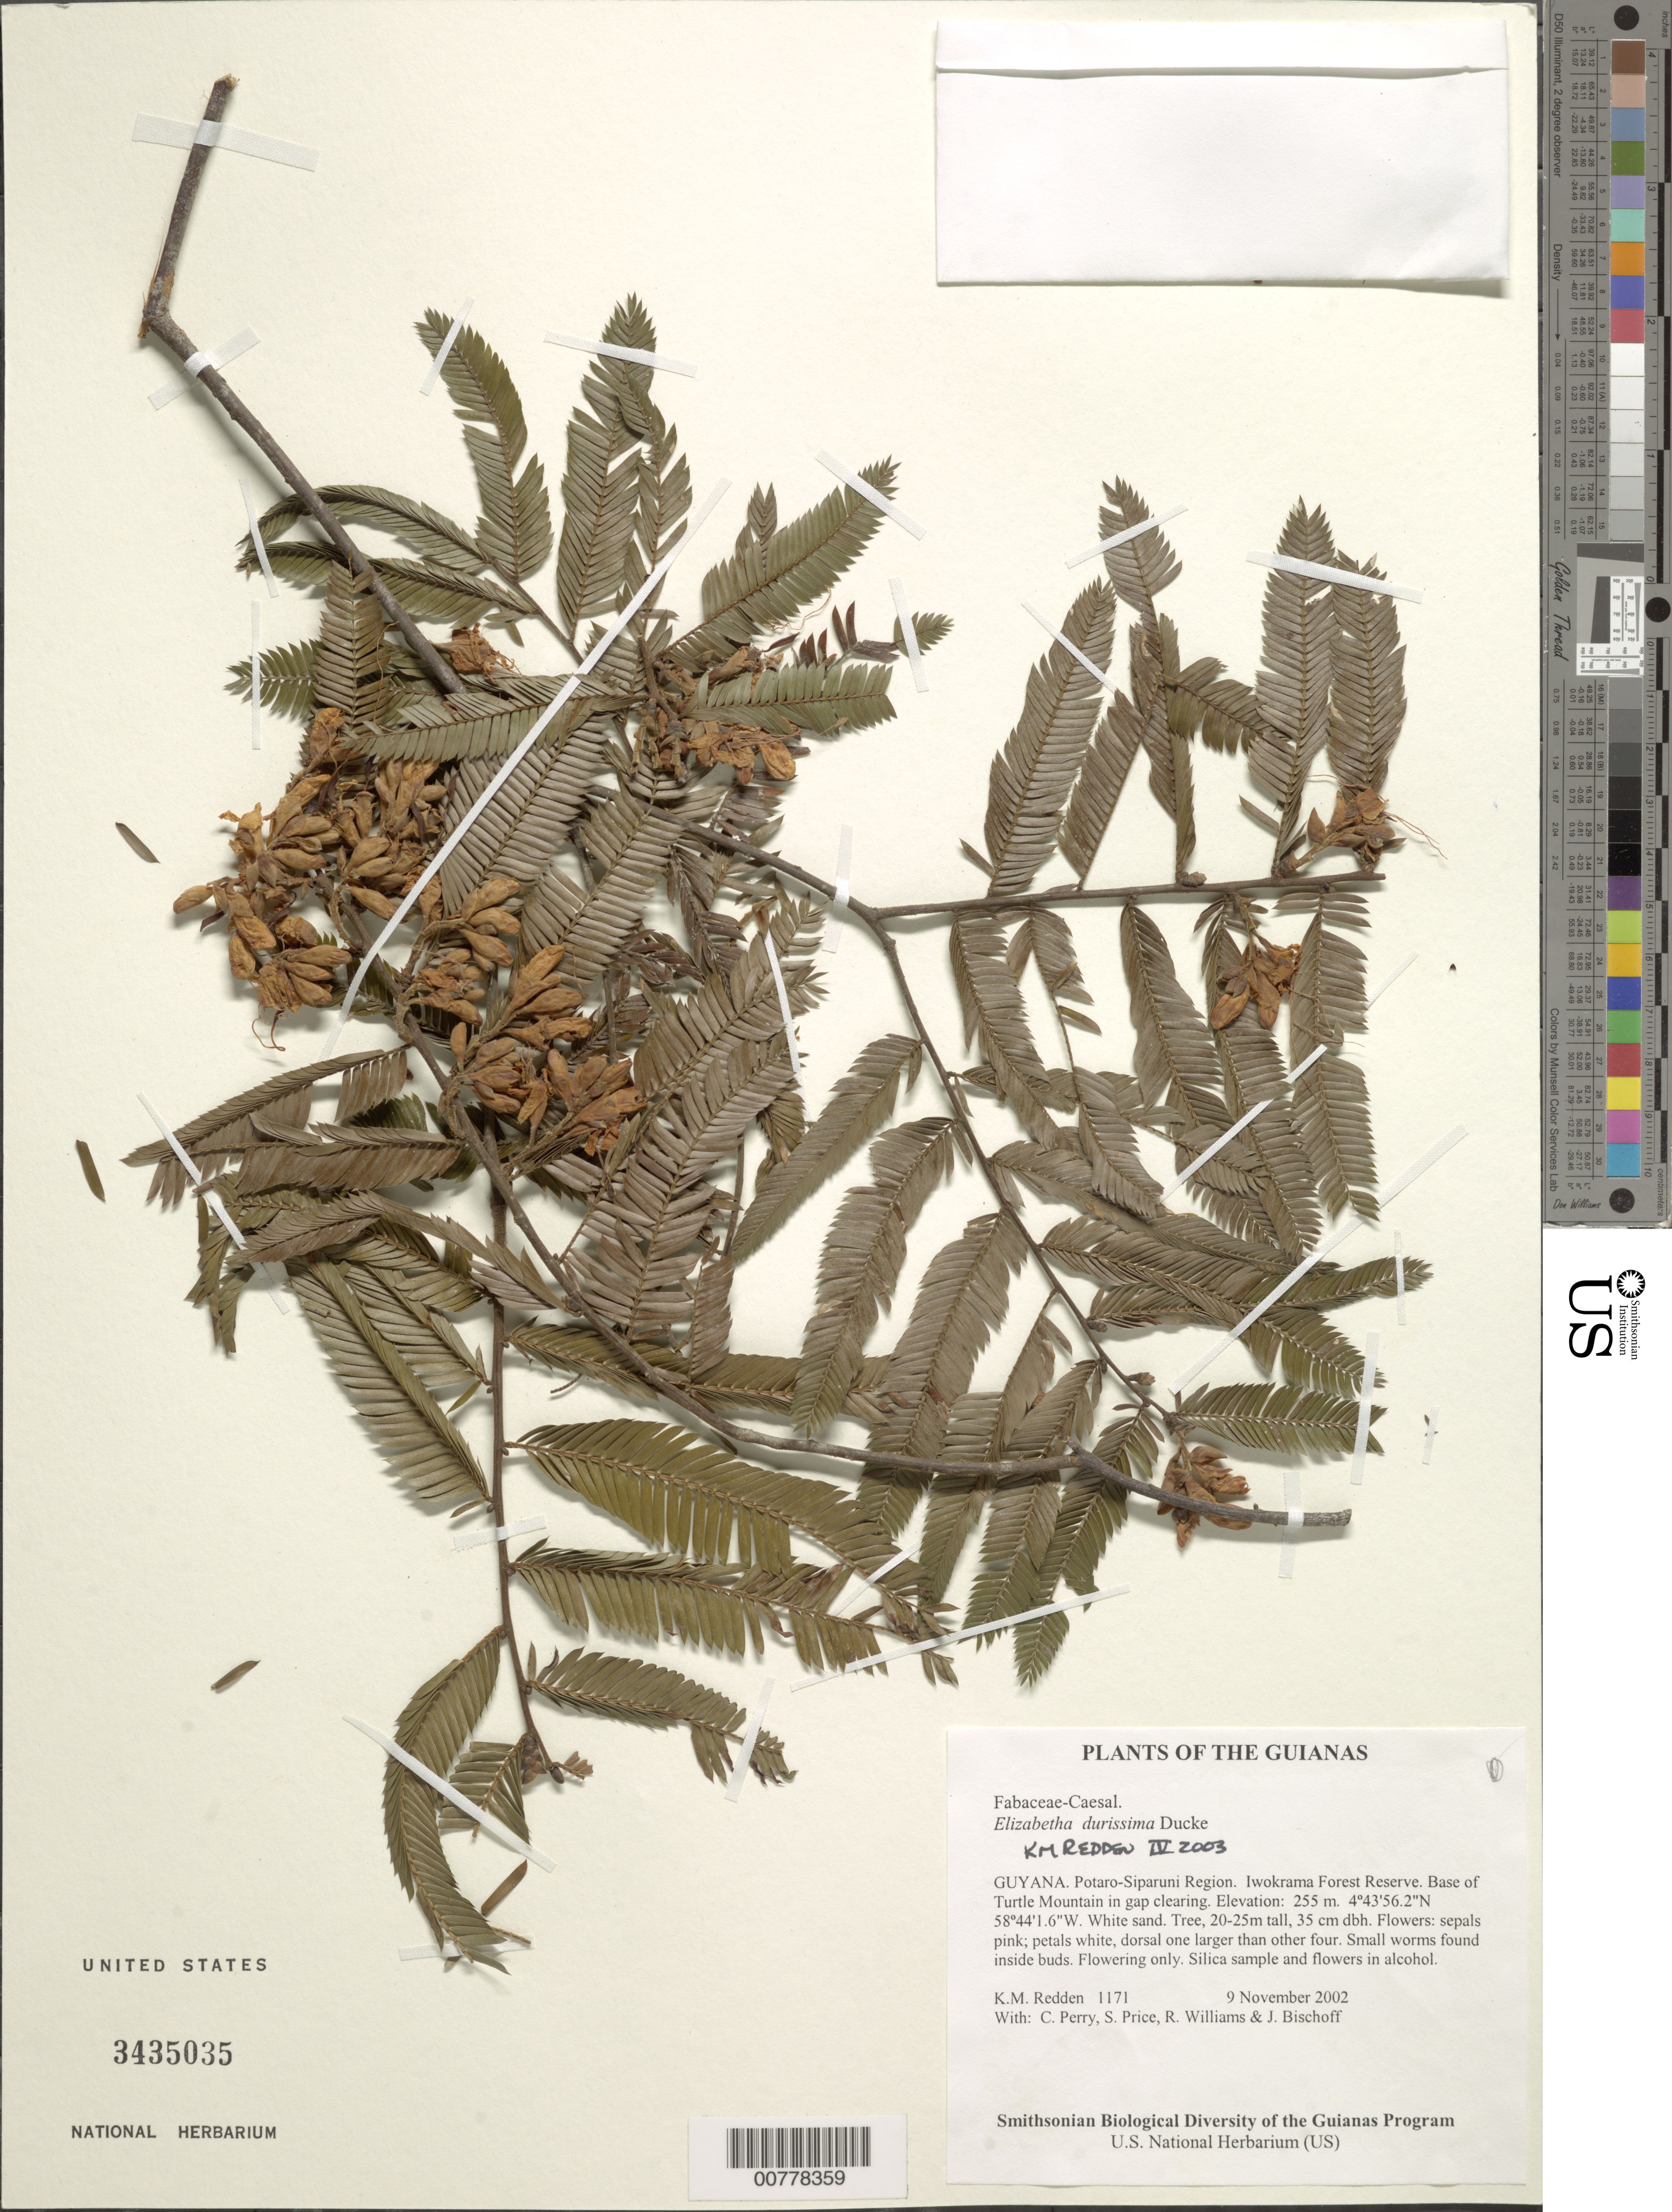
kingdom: Plantae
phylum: Tracheophyta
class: Magnoliopsida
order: Fabales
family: Fabaceae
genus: Elizabetha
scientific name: Elizabetha durissima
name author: Ducke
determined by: Redden, K. M.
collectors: K. M. Redden, C. Perry, S. Price, R. Williams & J. Bischoff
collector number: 1171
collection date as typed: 9 November 2002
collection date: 2002-11-09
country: Guyana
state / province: Potaro-Siparuni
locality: Iwokrama Forest Reserve. Base of Turtle Mountain in gap clearing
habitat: White sand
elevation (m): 255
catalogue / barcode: US 3435035